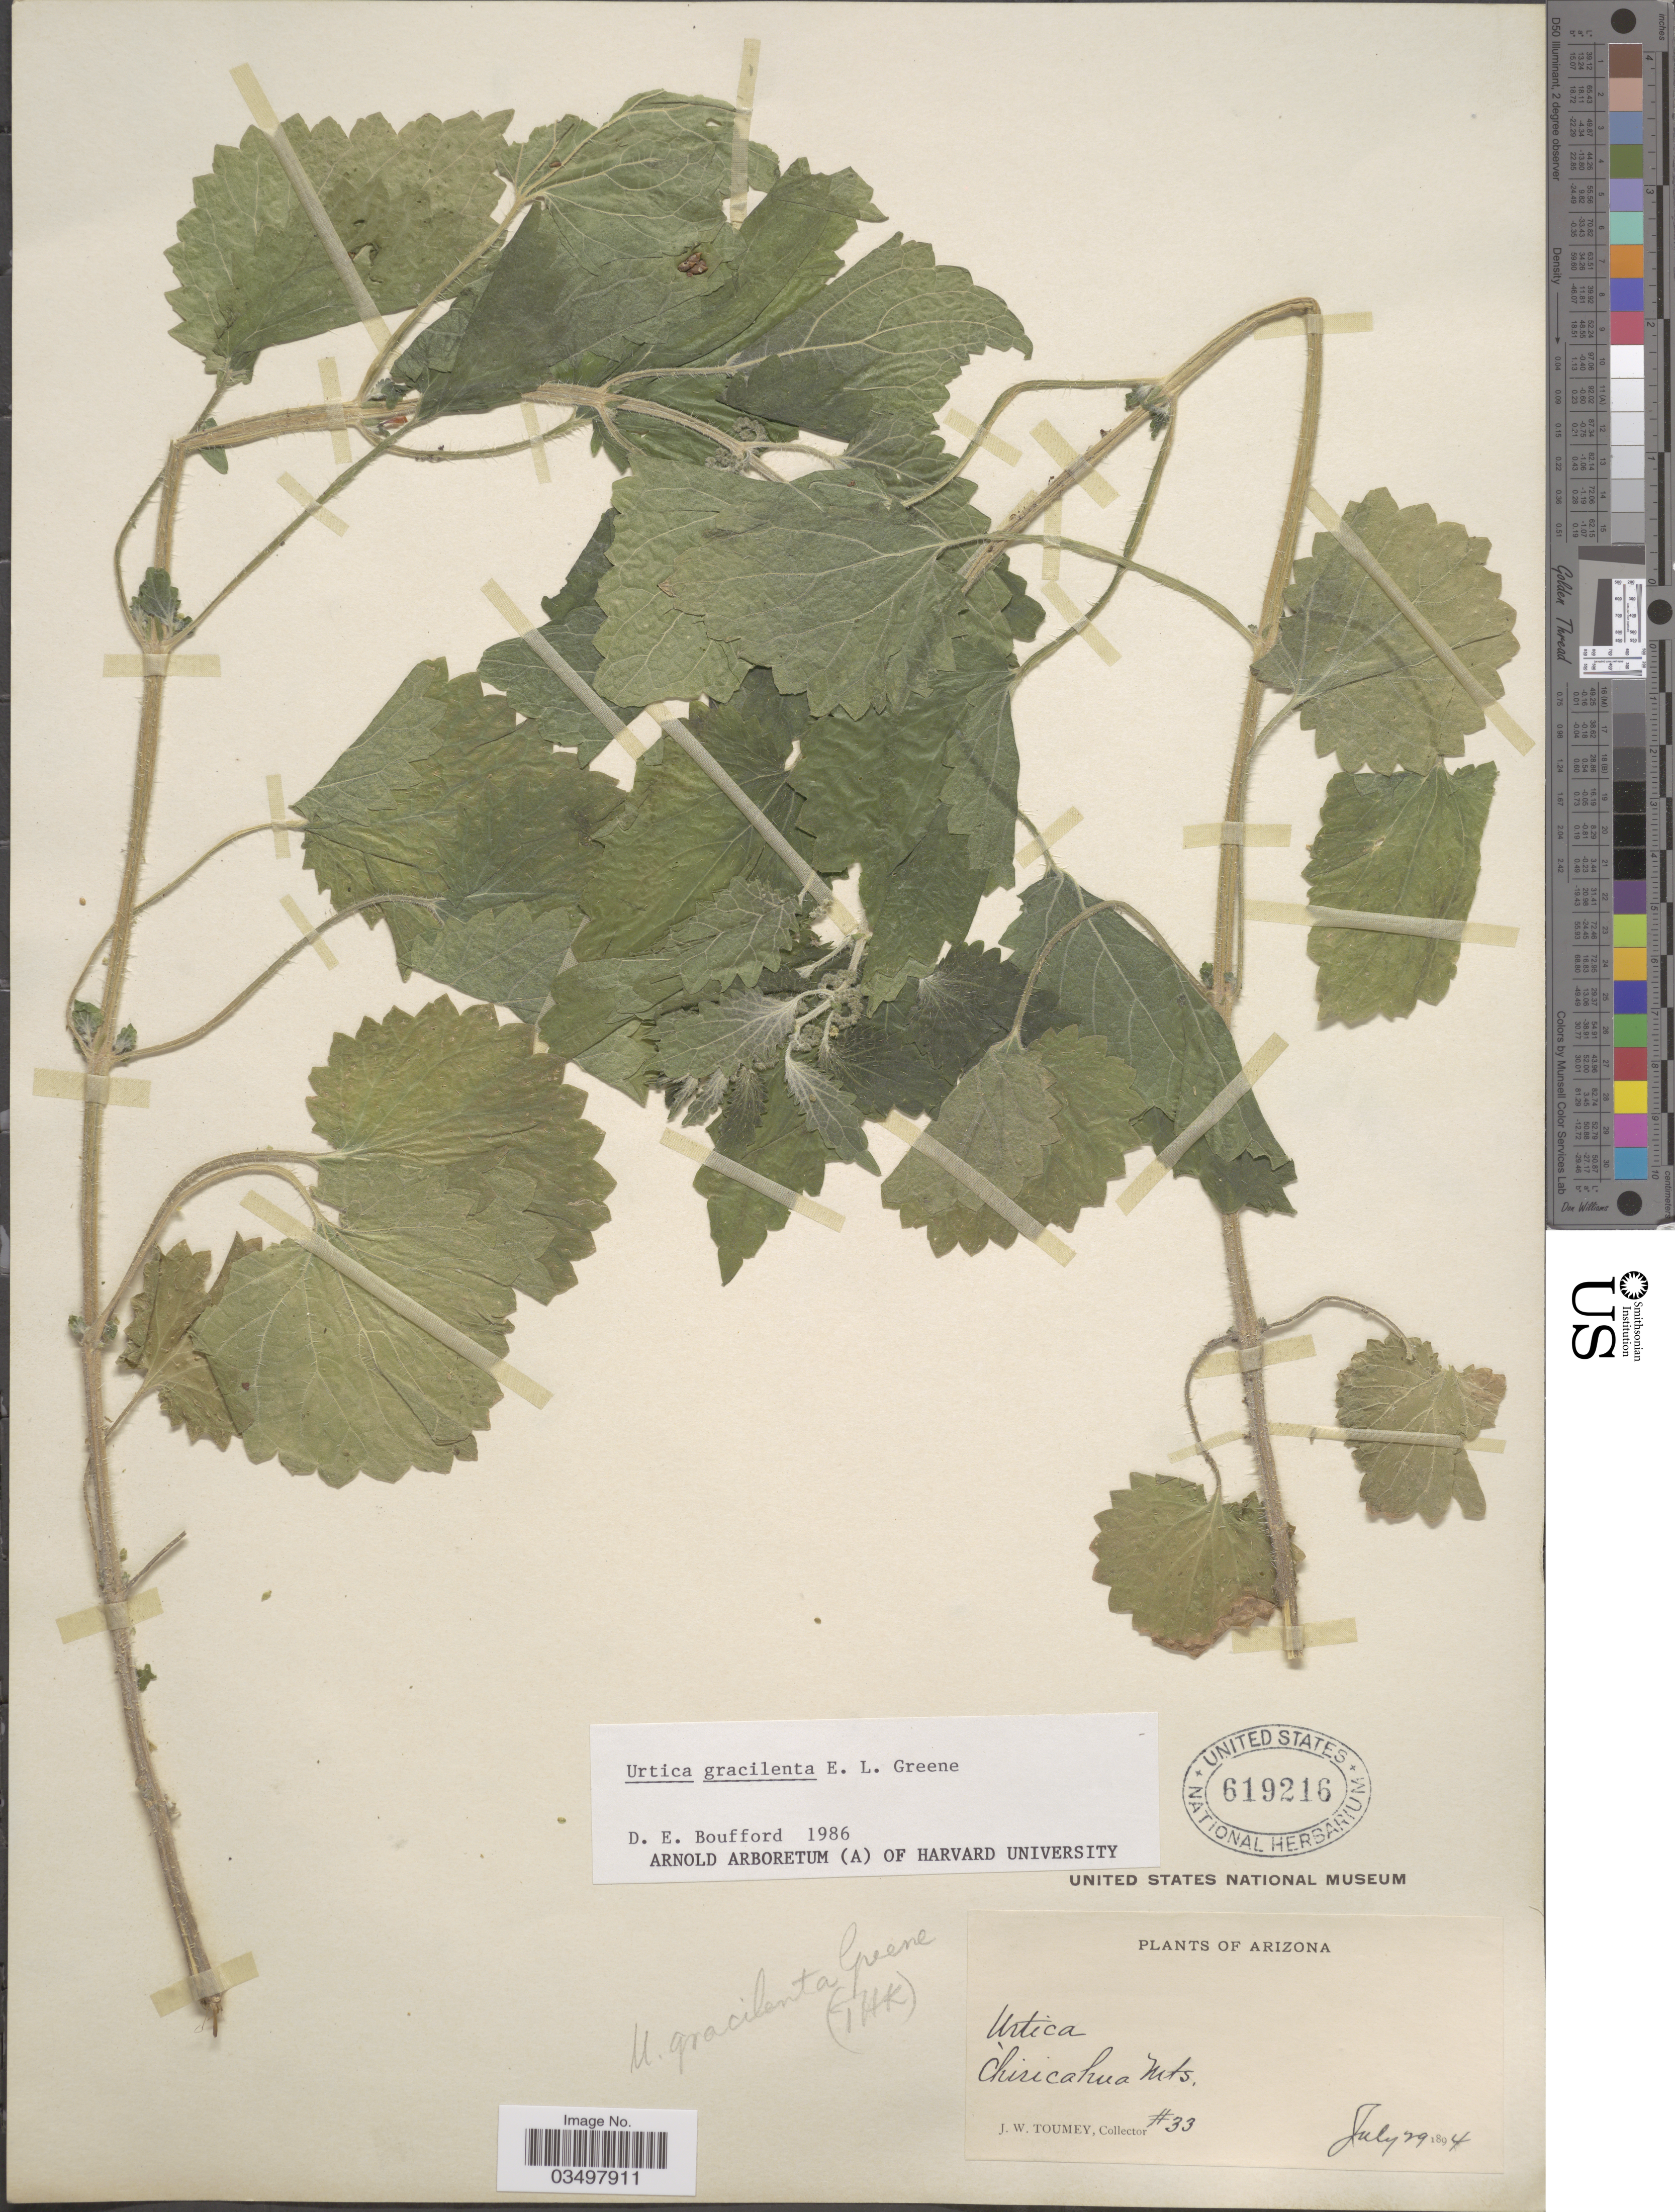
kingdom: Plantae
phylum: Tracheophyta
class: Magnoliopsida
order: Rosales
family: Urticaceae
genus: Urtica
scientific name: Urtica gracilenta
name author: Greene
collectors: J. W. Toumey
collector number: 33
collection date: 1894-07-29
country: United States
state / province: Arizona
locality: Chiricahua Mts.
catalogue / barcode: US 619216